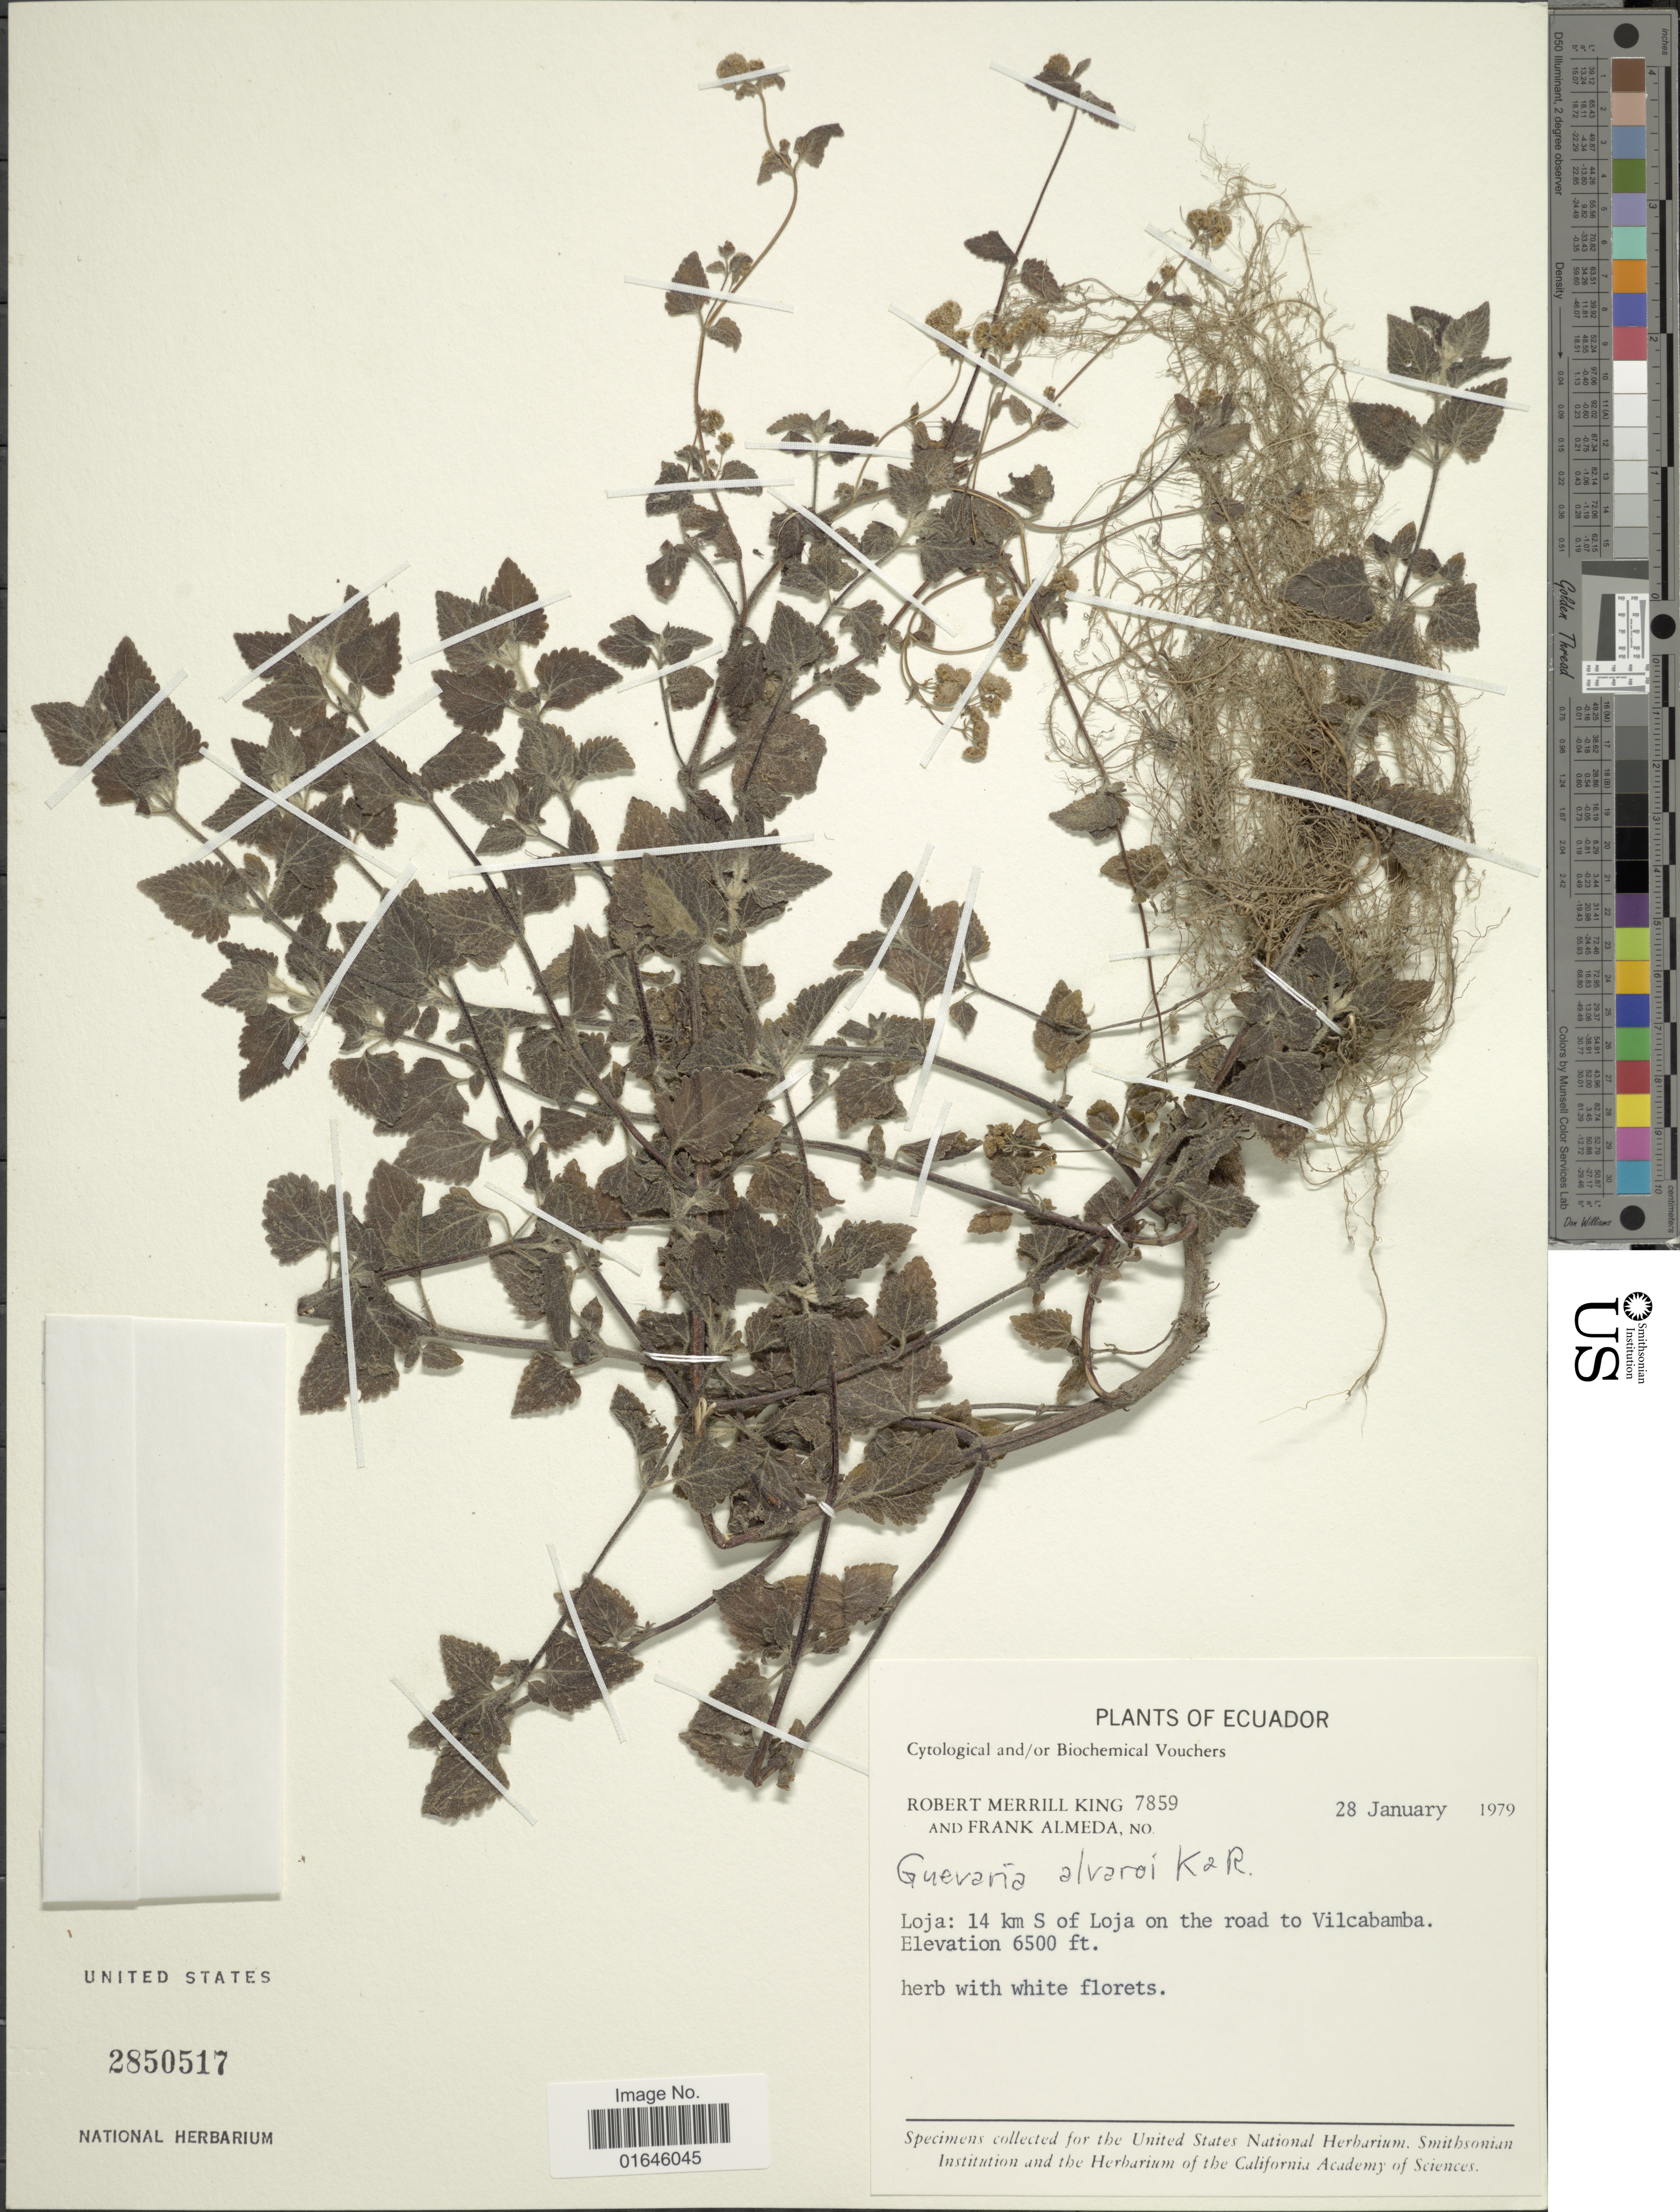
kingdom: Plantae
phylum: Tracheophyta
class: Magnoliopsida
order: Asterales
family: Asteraceae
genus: Guevaria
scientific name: Guevaria alvaroi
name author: R.M. King & H. Rob.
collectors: R. M. King & F. Almeda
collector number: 7859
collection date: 1979-01-28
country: Ecuador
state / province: Loja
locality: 14 km S of Loja on the road to Vilcabamba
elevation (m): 1981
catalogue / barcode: US 2850517